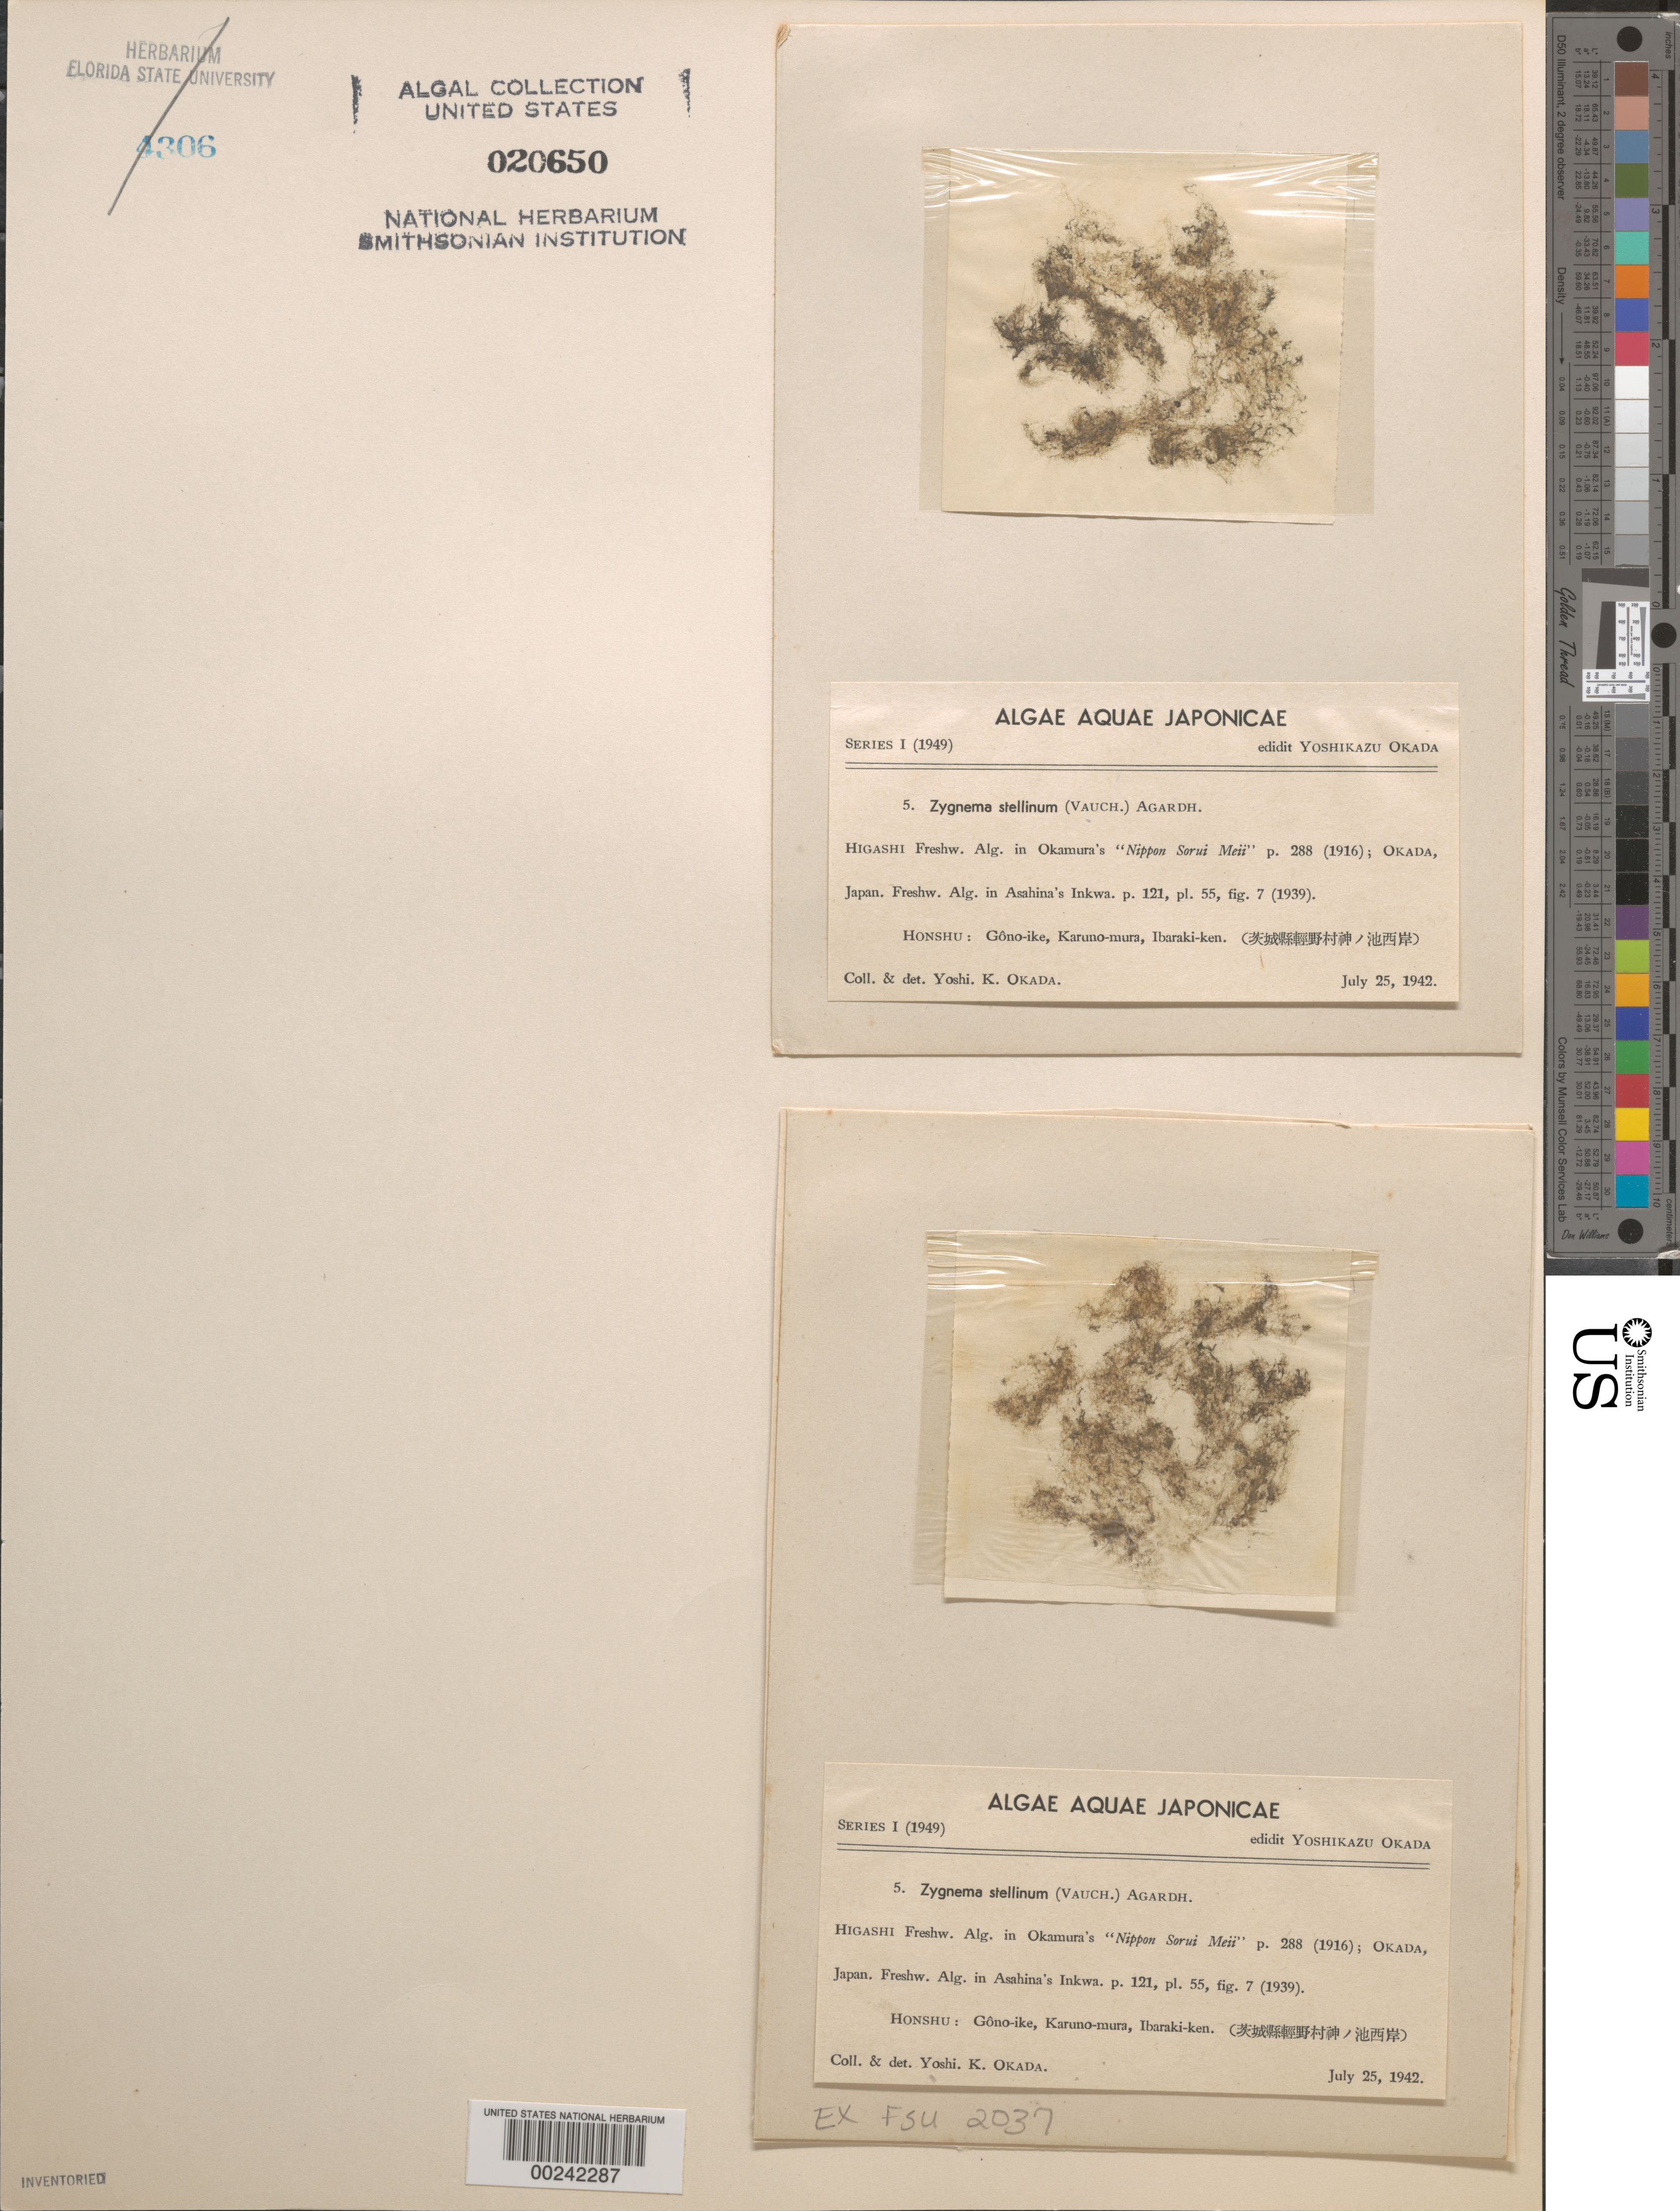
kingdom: Plantae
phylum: Charophyta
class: Zygnematophyceae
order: Zygnematales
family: Zygnemataceae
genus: Zygnema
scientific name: Zygnema stellinum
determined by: Okada, Y. K.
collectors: Y. Okada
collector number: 5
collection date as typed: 25 Jul 1942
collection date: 1942-07-25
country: Japan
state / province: Ibaraki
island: Honshu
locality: Gono-iki, Karuno-mura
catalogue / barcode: US 20650